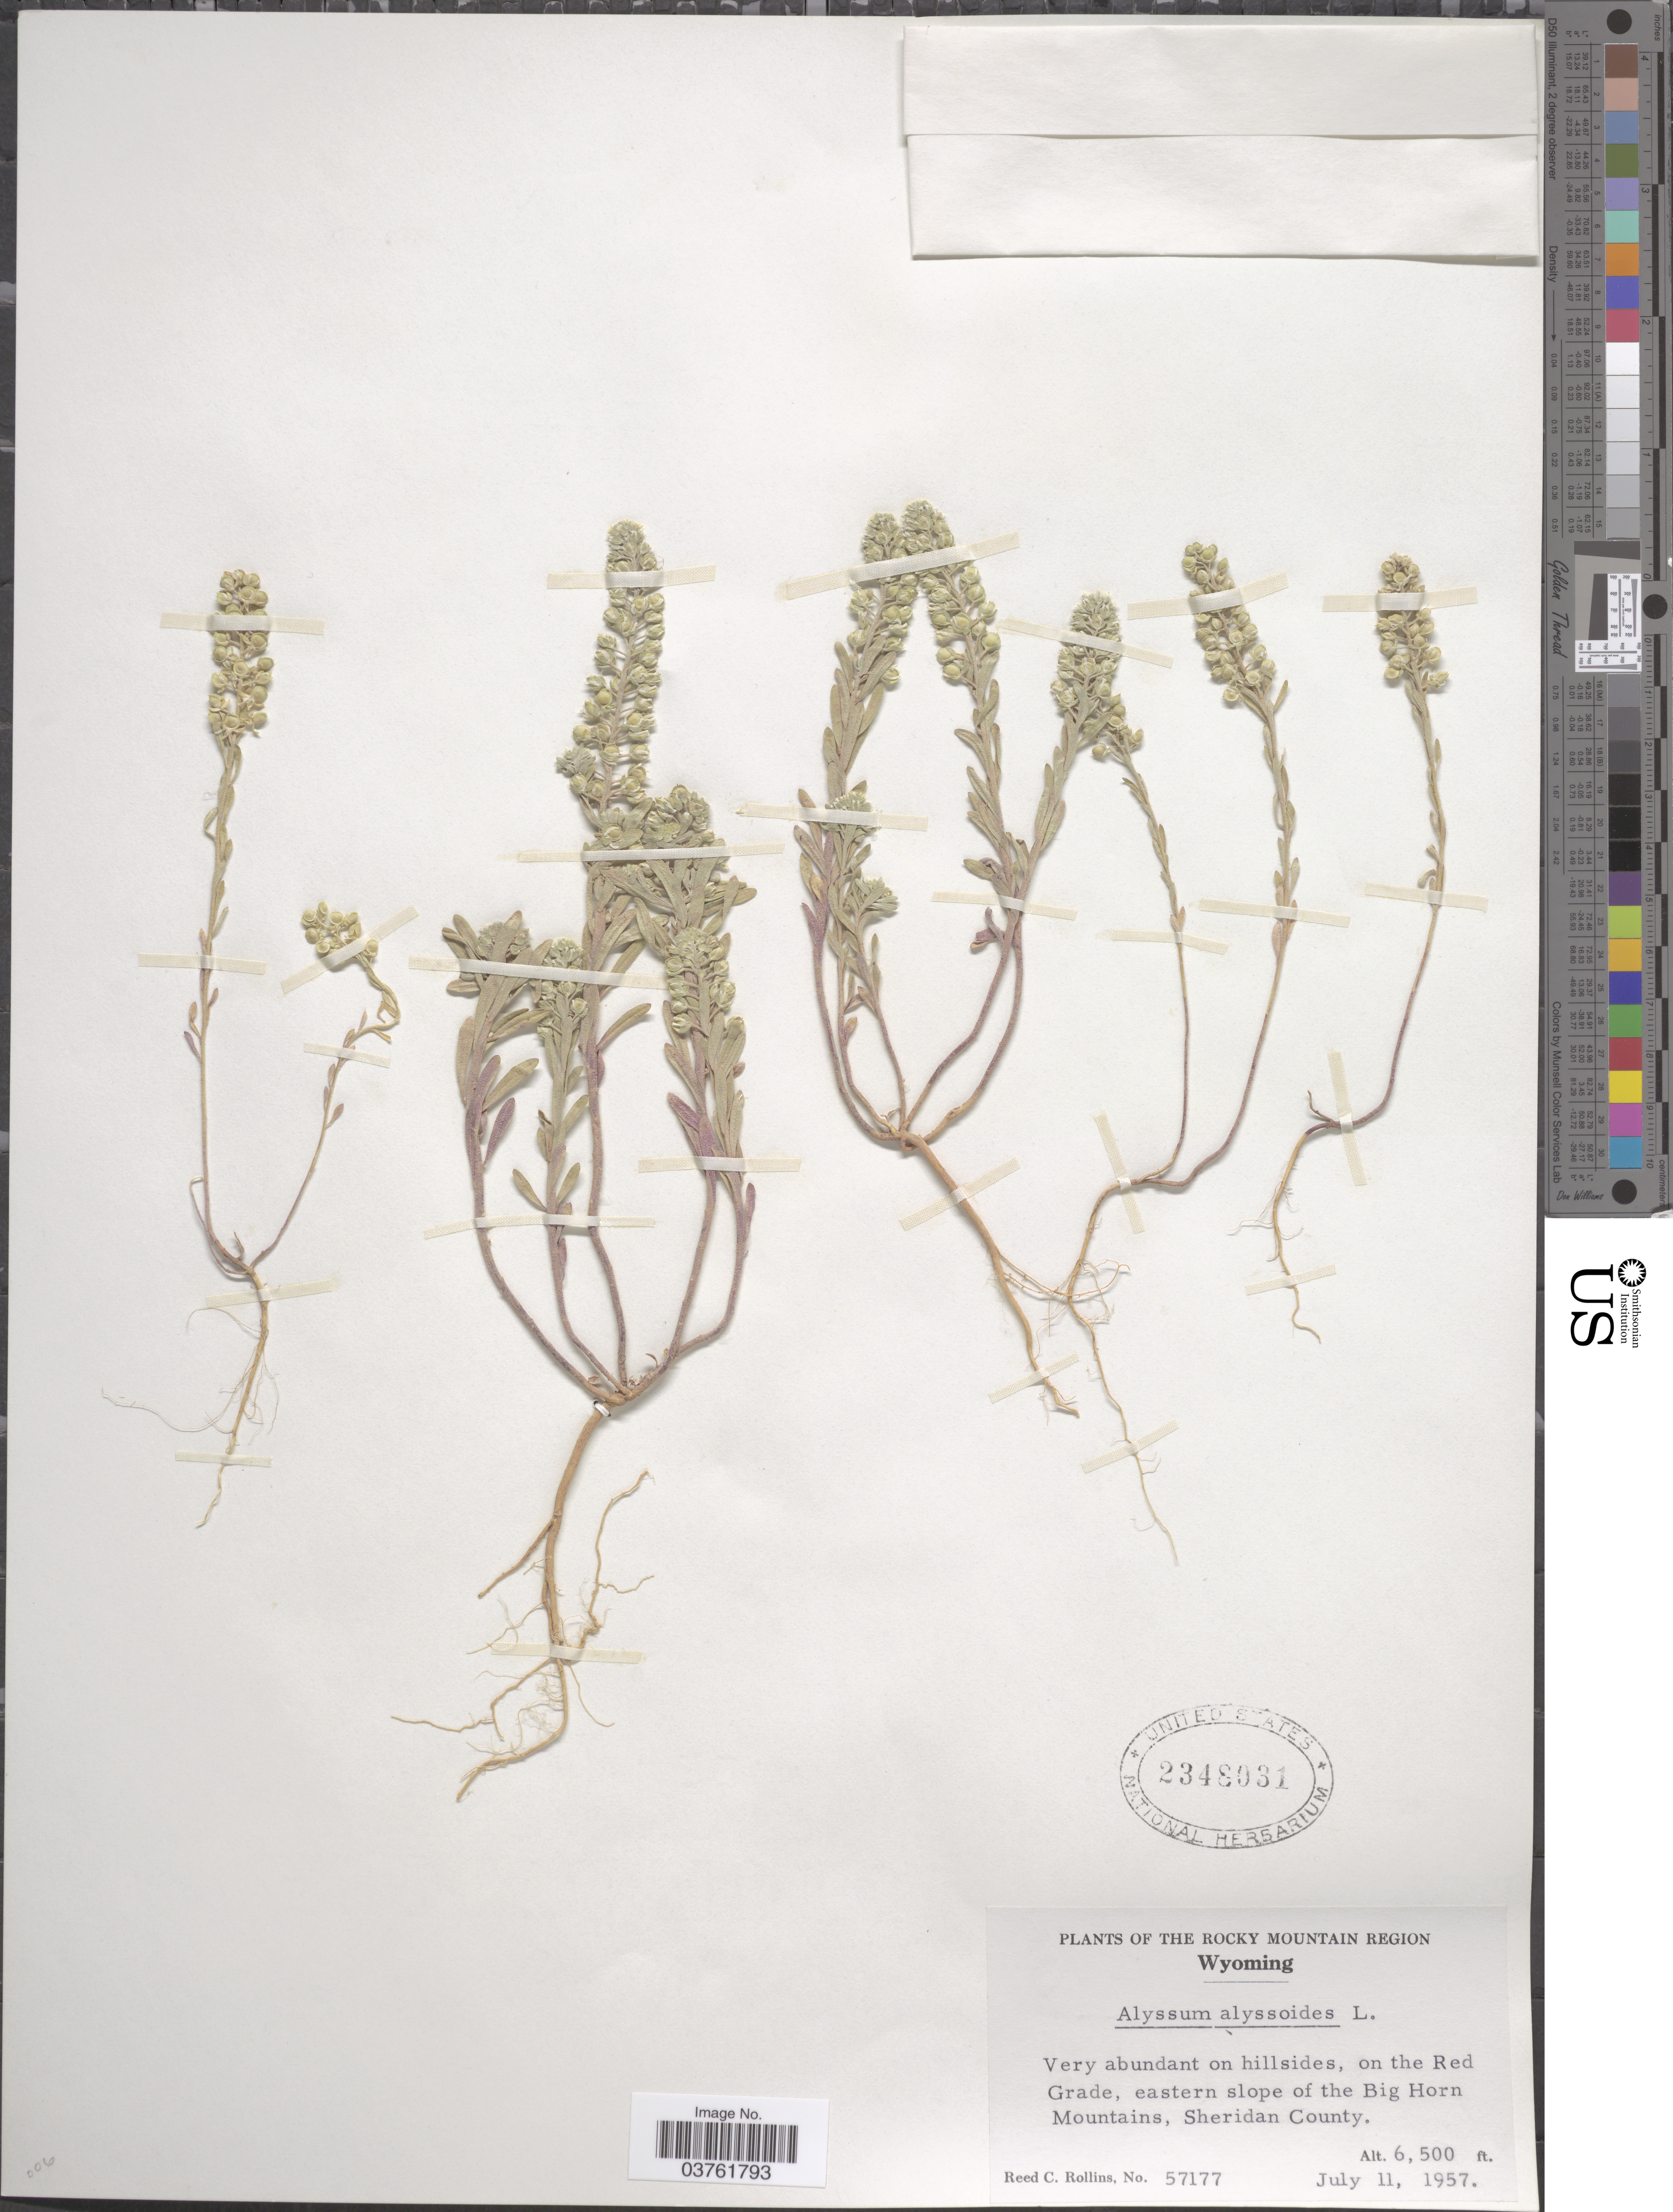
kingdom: Plantae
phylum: Tracheophyta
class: Magnoliopsida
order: Brassicales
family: Brassicaceae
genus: Alyssum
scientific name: Alyssum alyssoides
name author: (L.) L.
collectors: R. C. Rollins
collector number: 57177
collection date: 1957-07-11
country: United States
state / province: Wyoming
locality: The Rocky Mountain Region. Very abundant on hillsides, on the Red Grade, eastern slope of the Big Horn Mountains, Sheridan County.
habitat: very abundant on hillsides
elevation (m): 1981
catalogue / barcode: US 2348031